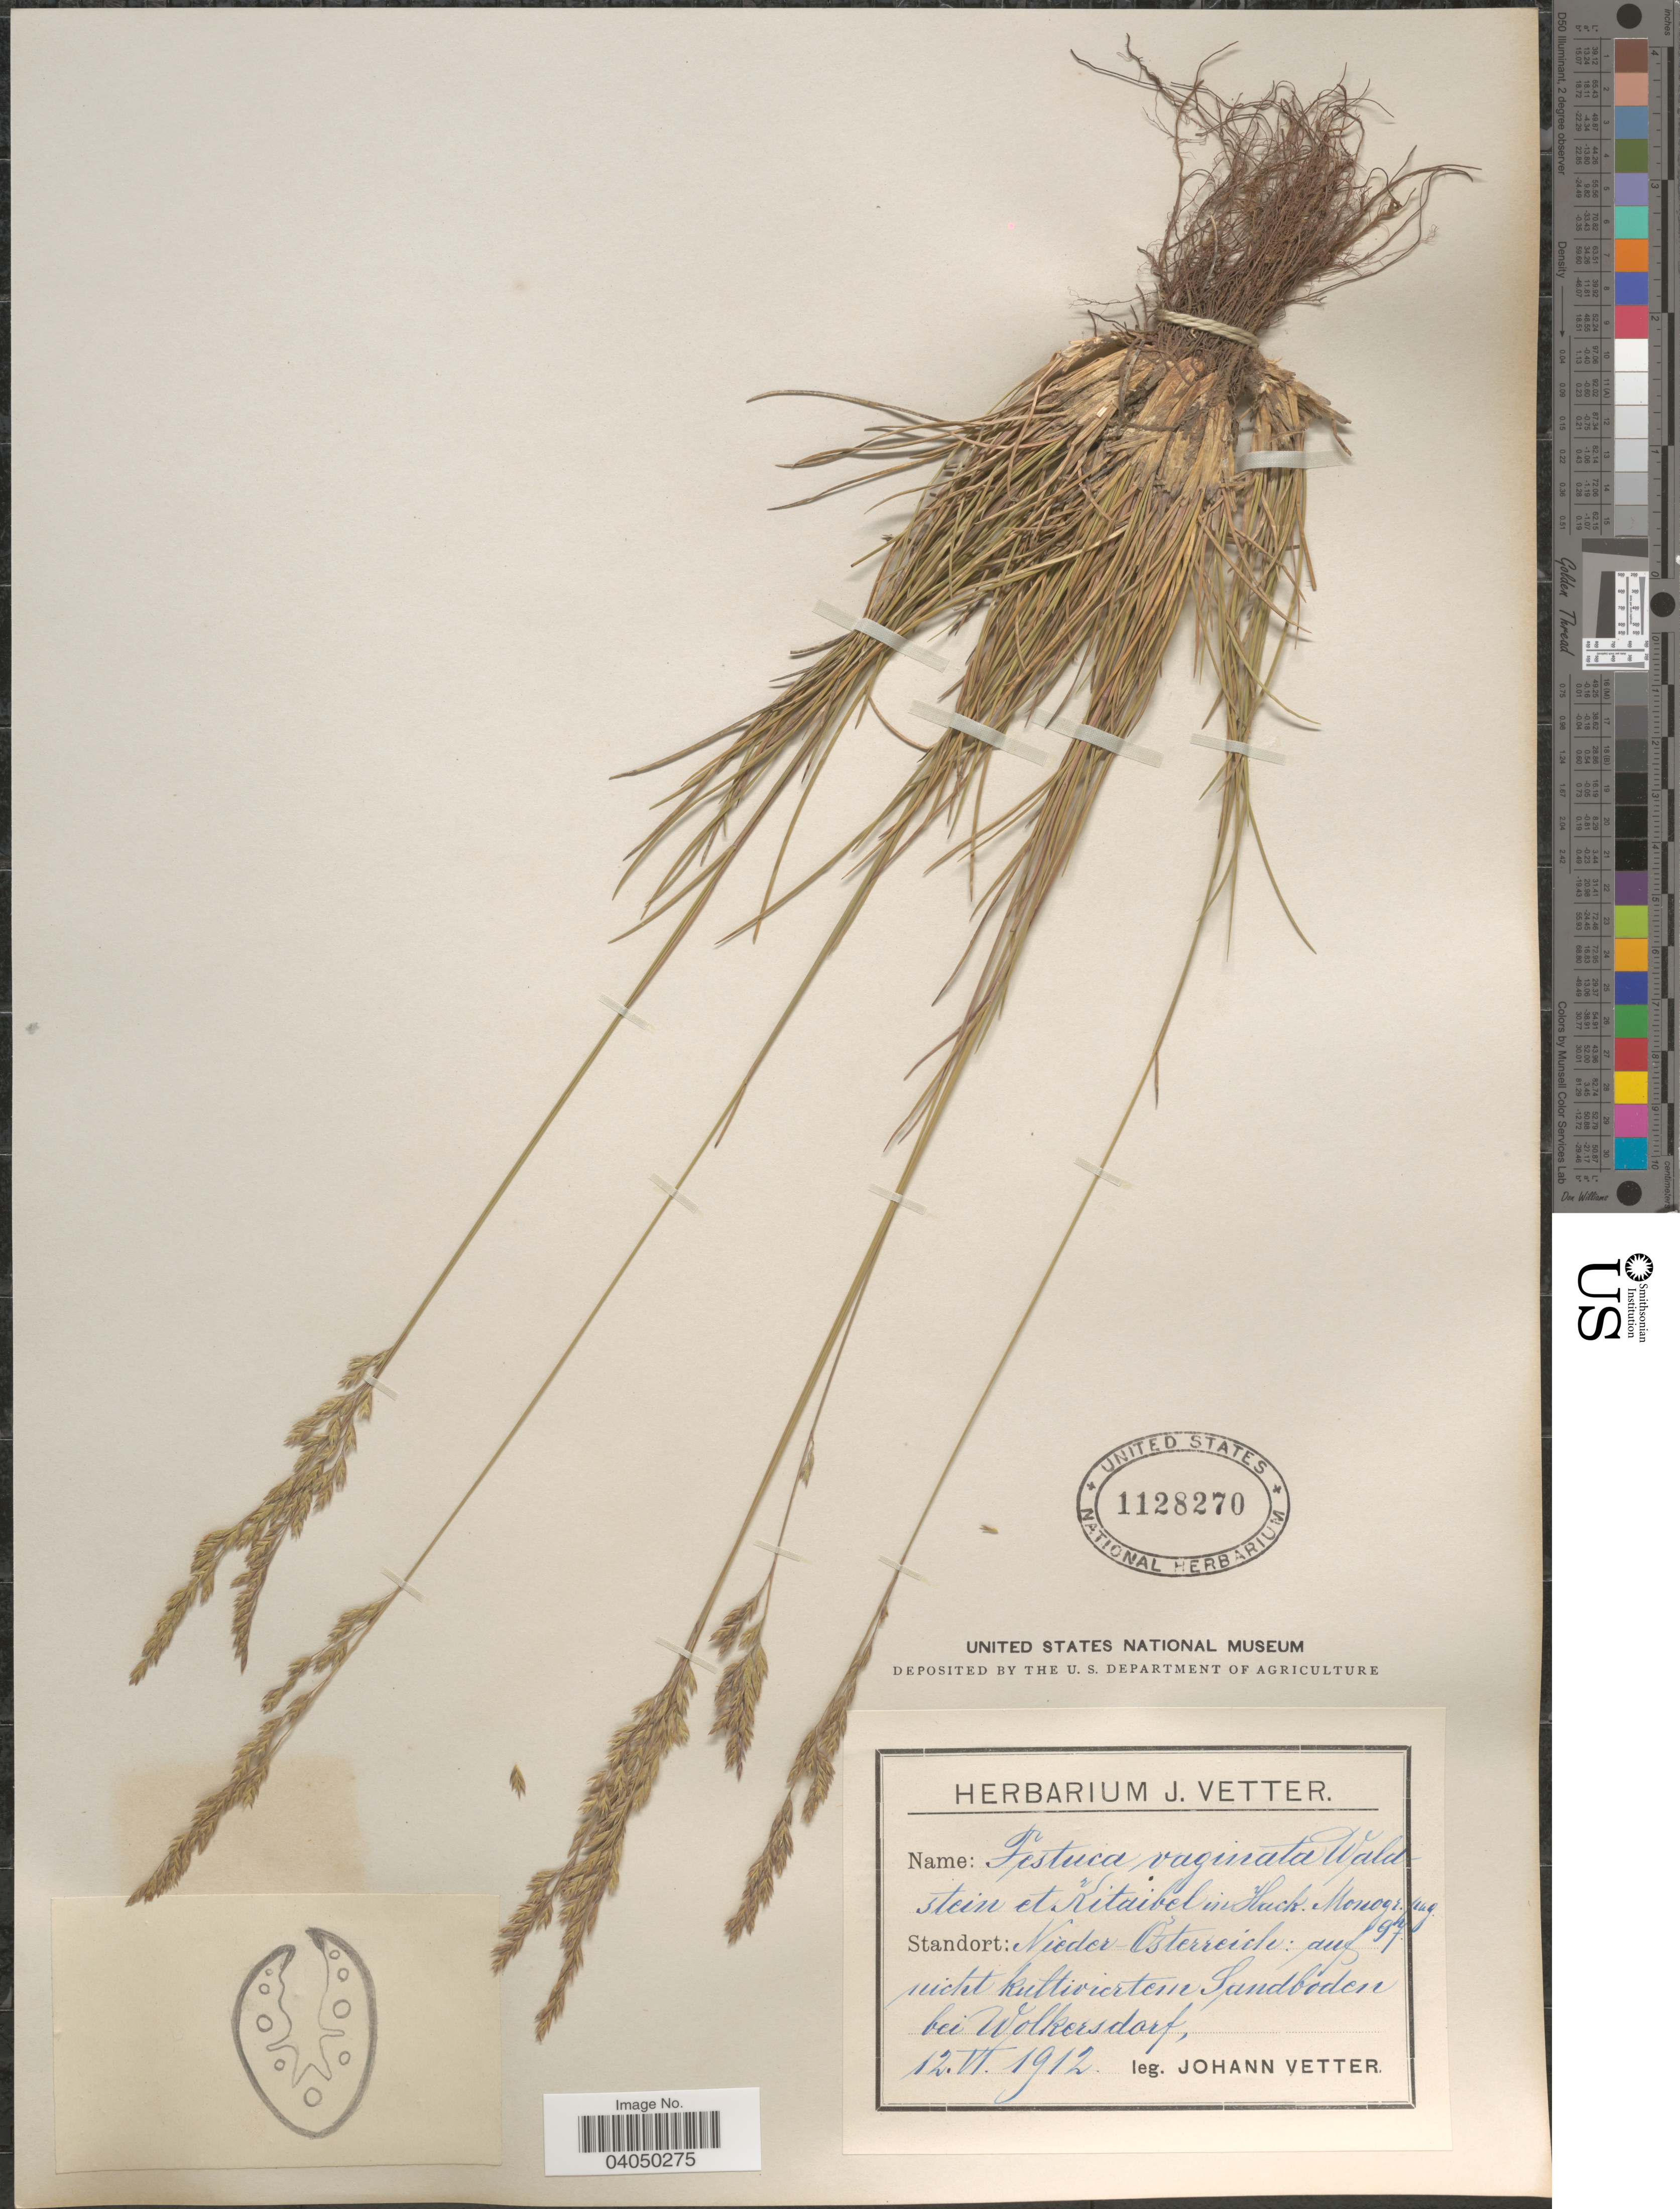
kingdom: Plantae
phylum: Tracheophyta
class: Liliopsida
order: Poales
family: Poaceae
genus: Festuca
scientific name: Festuca vaginata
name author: Waldst. & Kit. ex Willd.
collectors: J. Vetter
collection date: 1912-06-12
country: Austria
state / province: Niederosterreich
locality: Auf nicht kultiviertem Sandboden bei Wolkersdorf.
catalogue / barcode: US 1128270